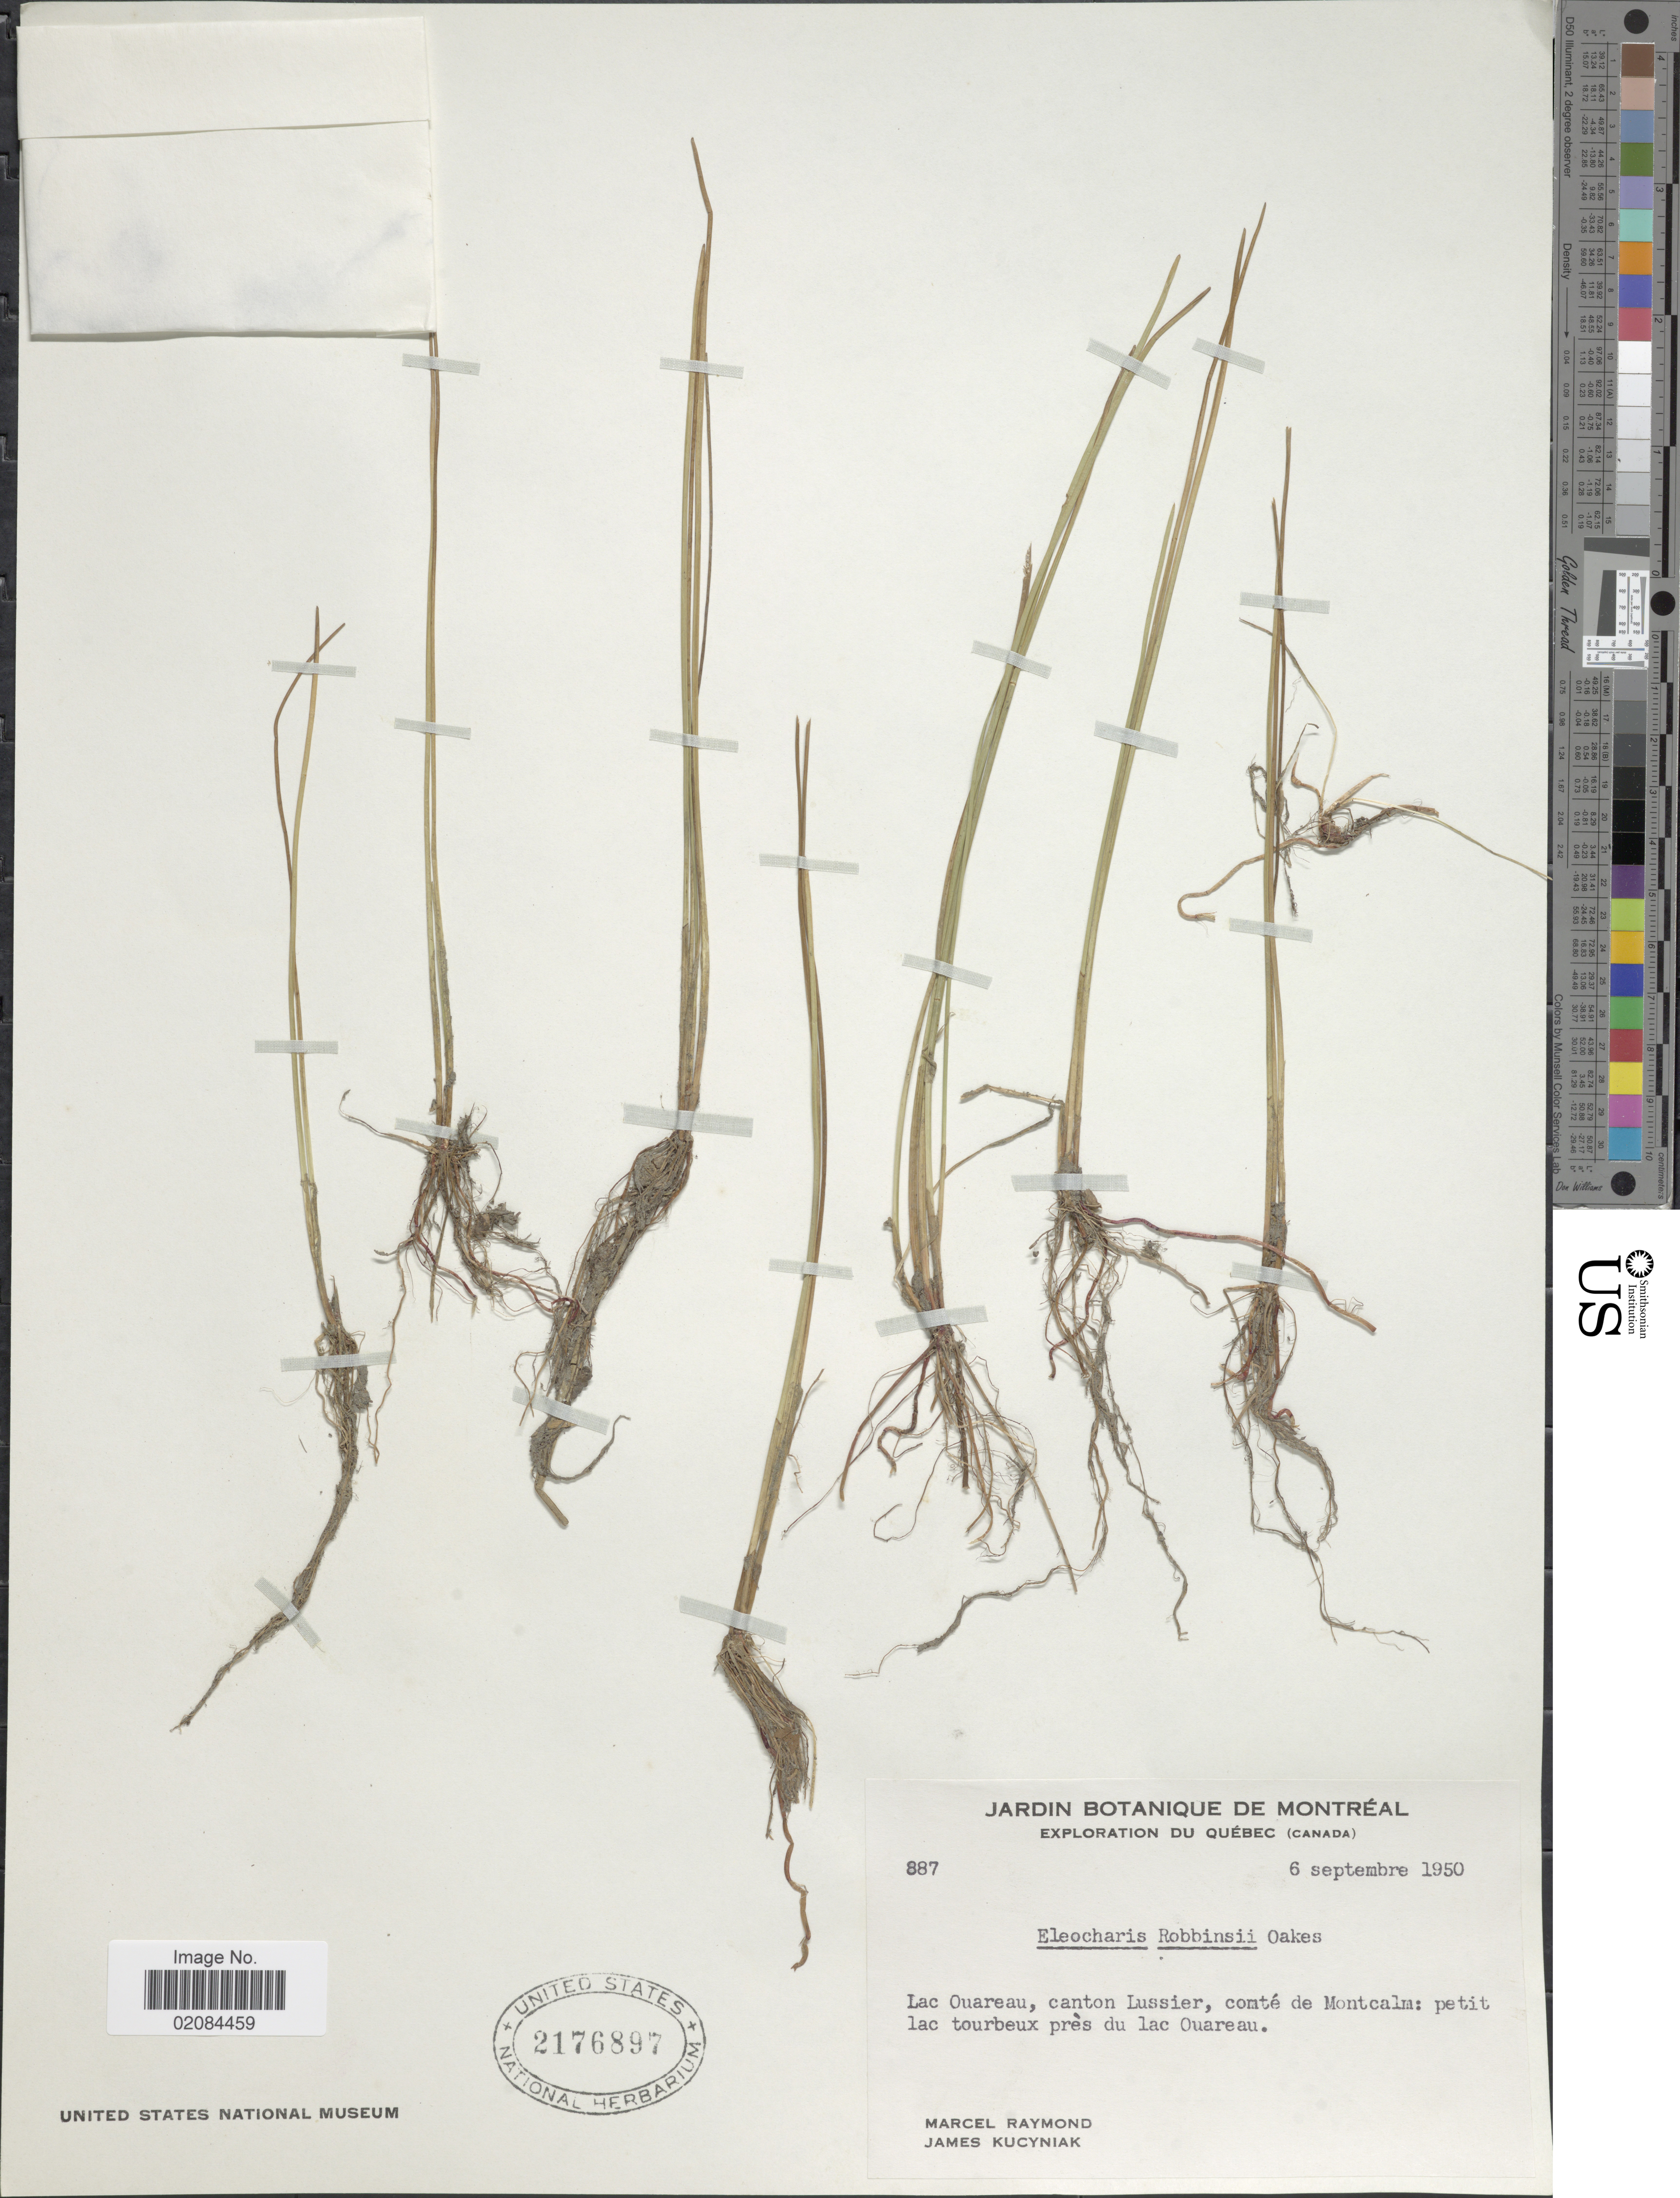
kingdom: Plantae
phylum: Tracheophyta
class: Liliopsida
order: Poales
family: Cyperaceae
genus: Eleocharis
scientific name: Eleocharis robbinsii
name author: Oakes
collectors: M. Raymond & J. Kucyniak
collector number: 887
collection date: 1950-09-06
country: Canada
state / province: Quebec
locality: Lac Ouareau, canton Lussier, comte de Montcalm: petit lac tourbeux pres du lac Ouareau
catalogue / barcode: US 2176897